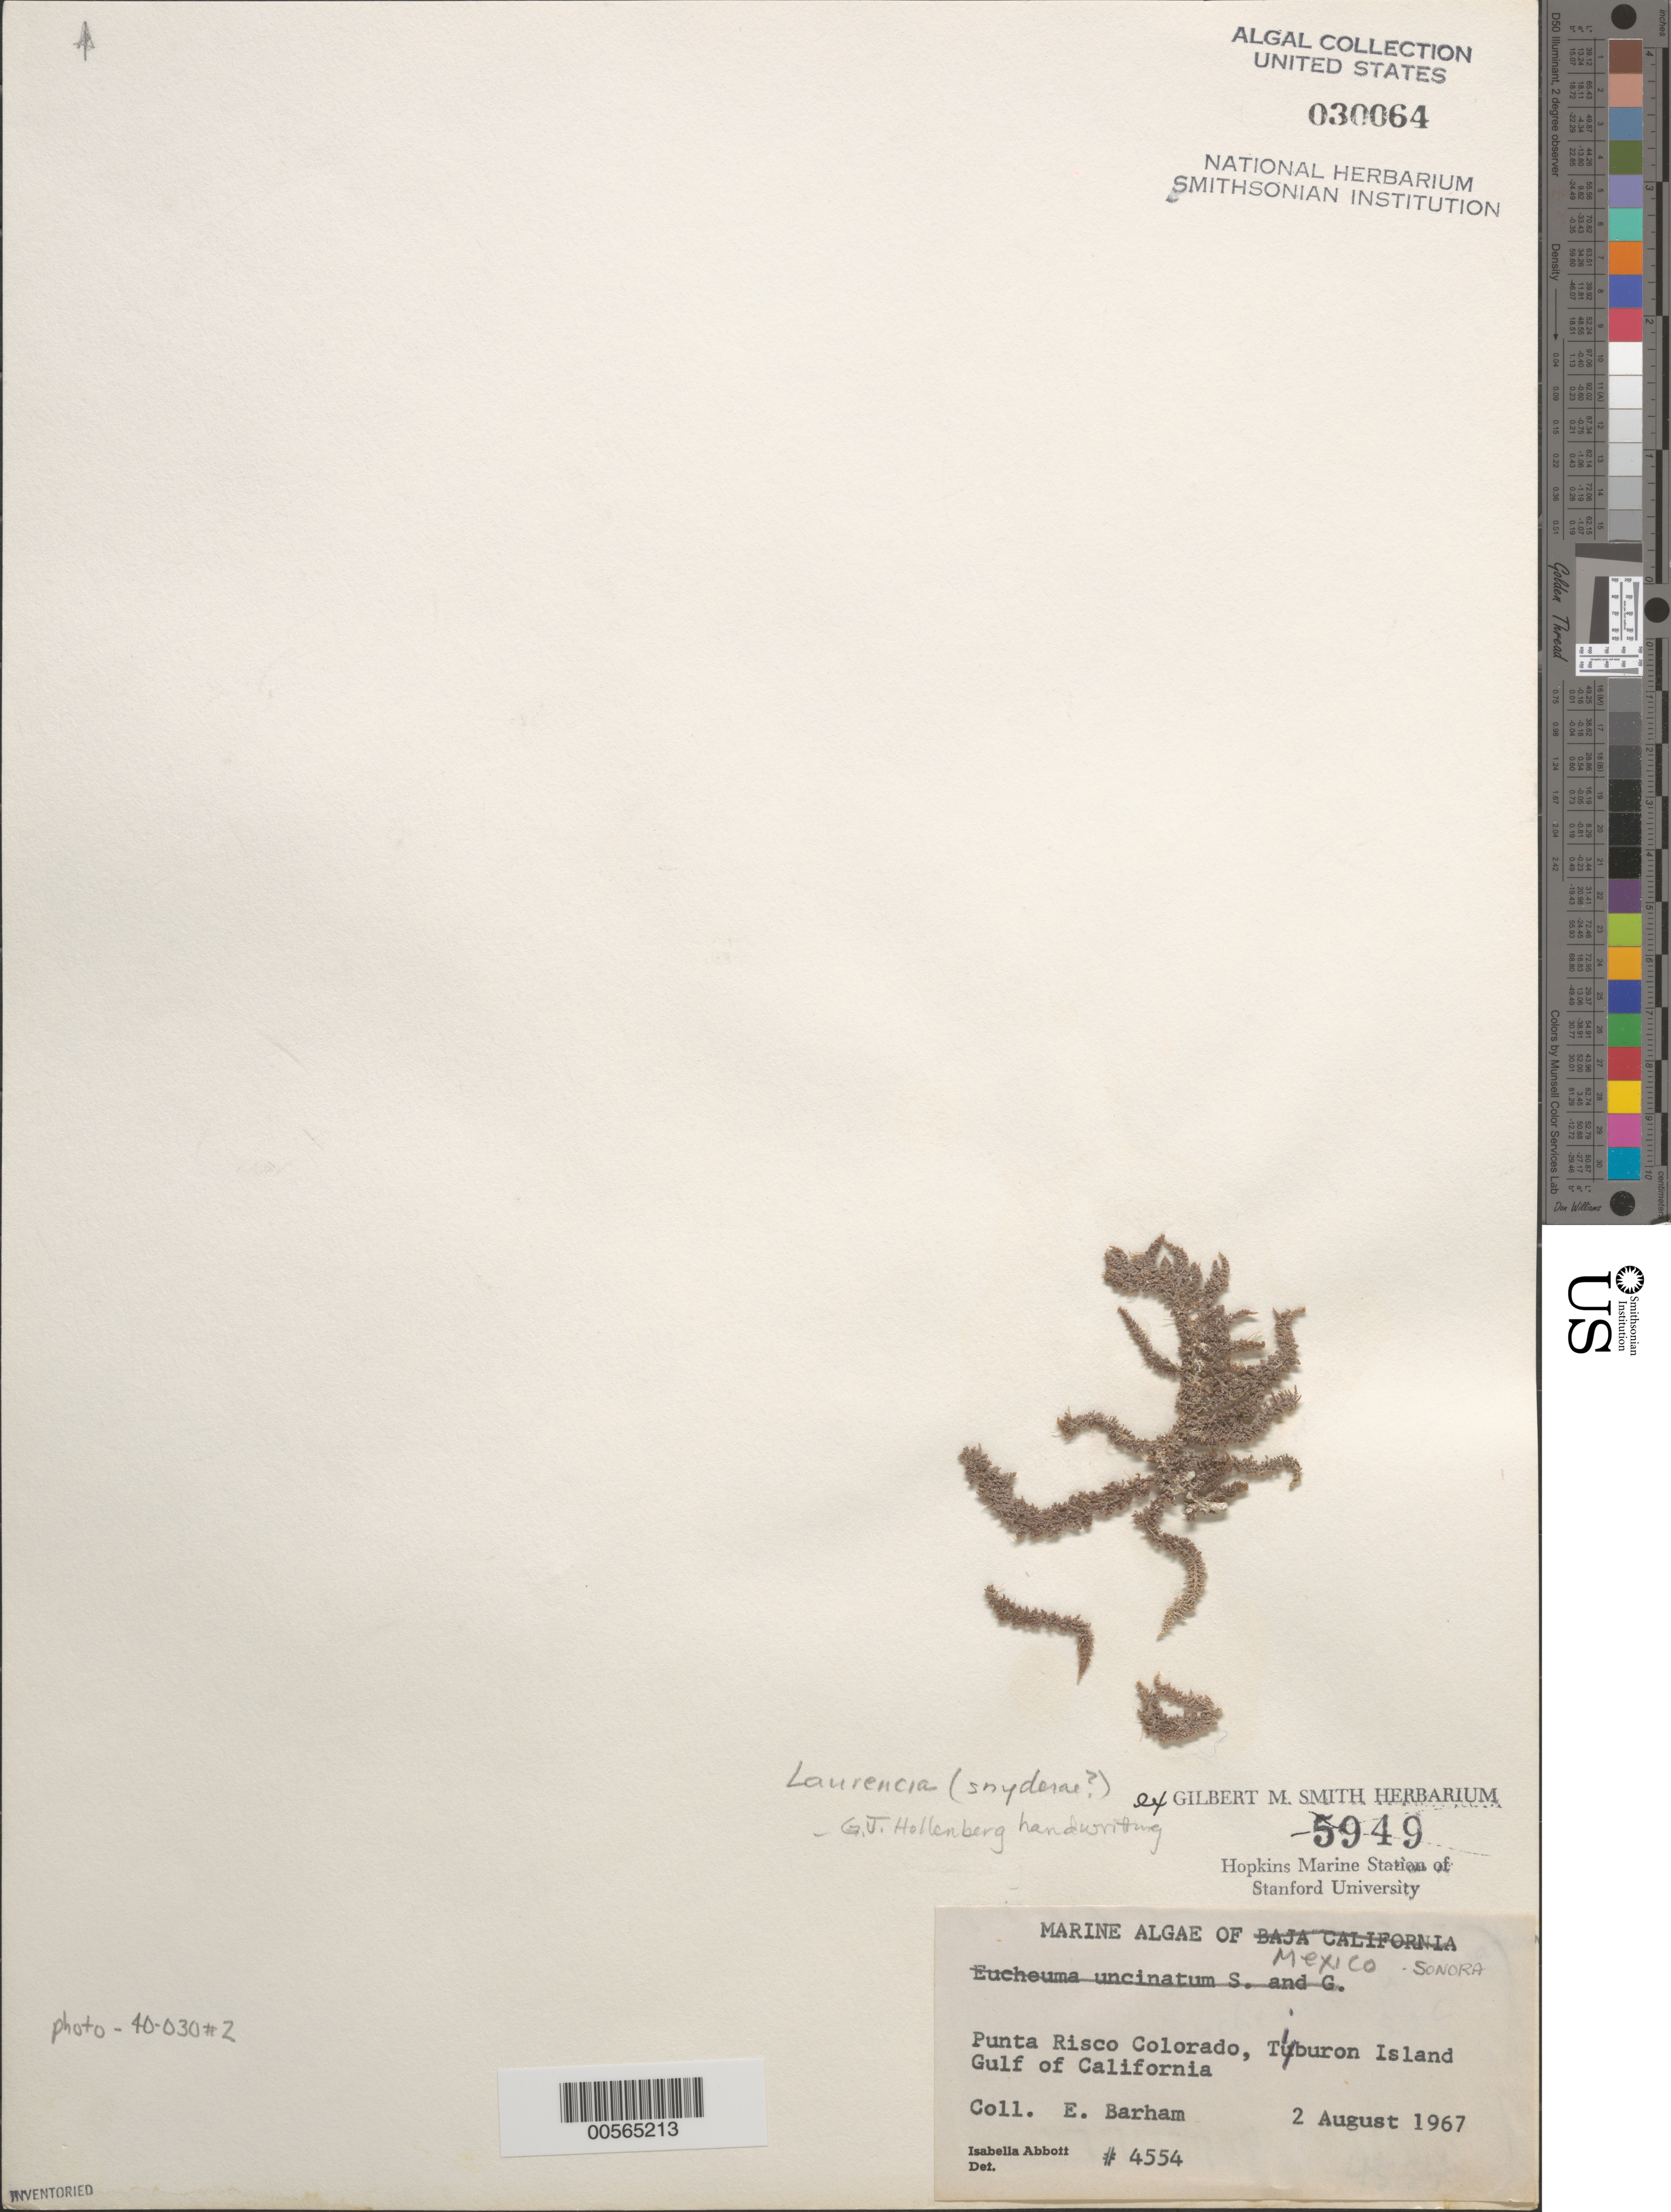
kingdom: Plantae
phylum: Rhodophyta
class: Florideophyceae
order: Ceramiales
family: Rhodomelaceae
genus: Laurencia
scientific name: Laurencia snyderae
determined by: Hollenberg, George J.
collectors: E. Barham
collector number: IAA 4554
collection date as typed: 02 Aug 1967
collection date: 1967-08-02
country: Mexico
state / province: Sonora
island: Isla Tiburon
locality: Punta Risco Colorado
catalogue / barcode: US 30064